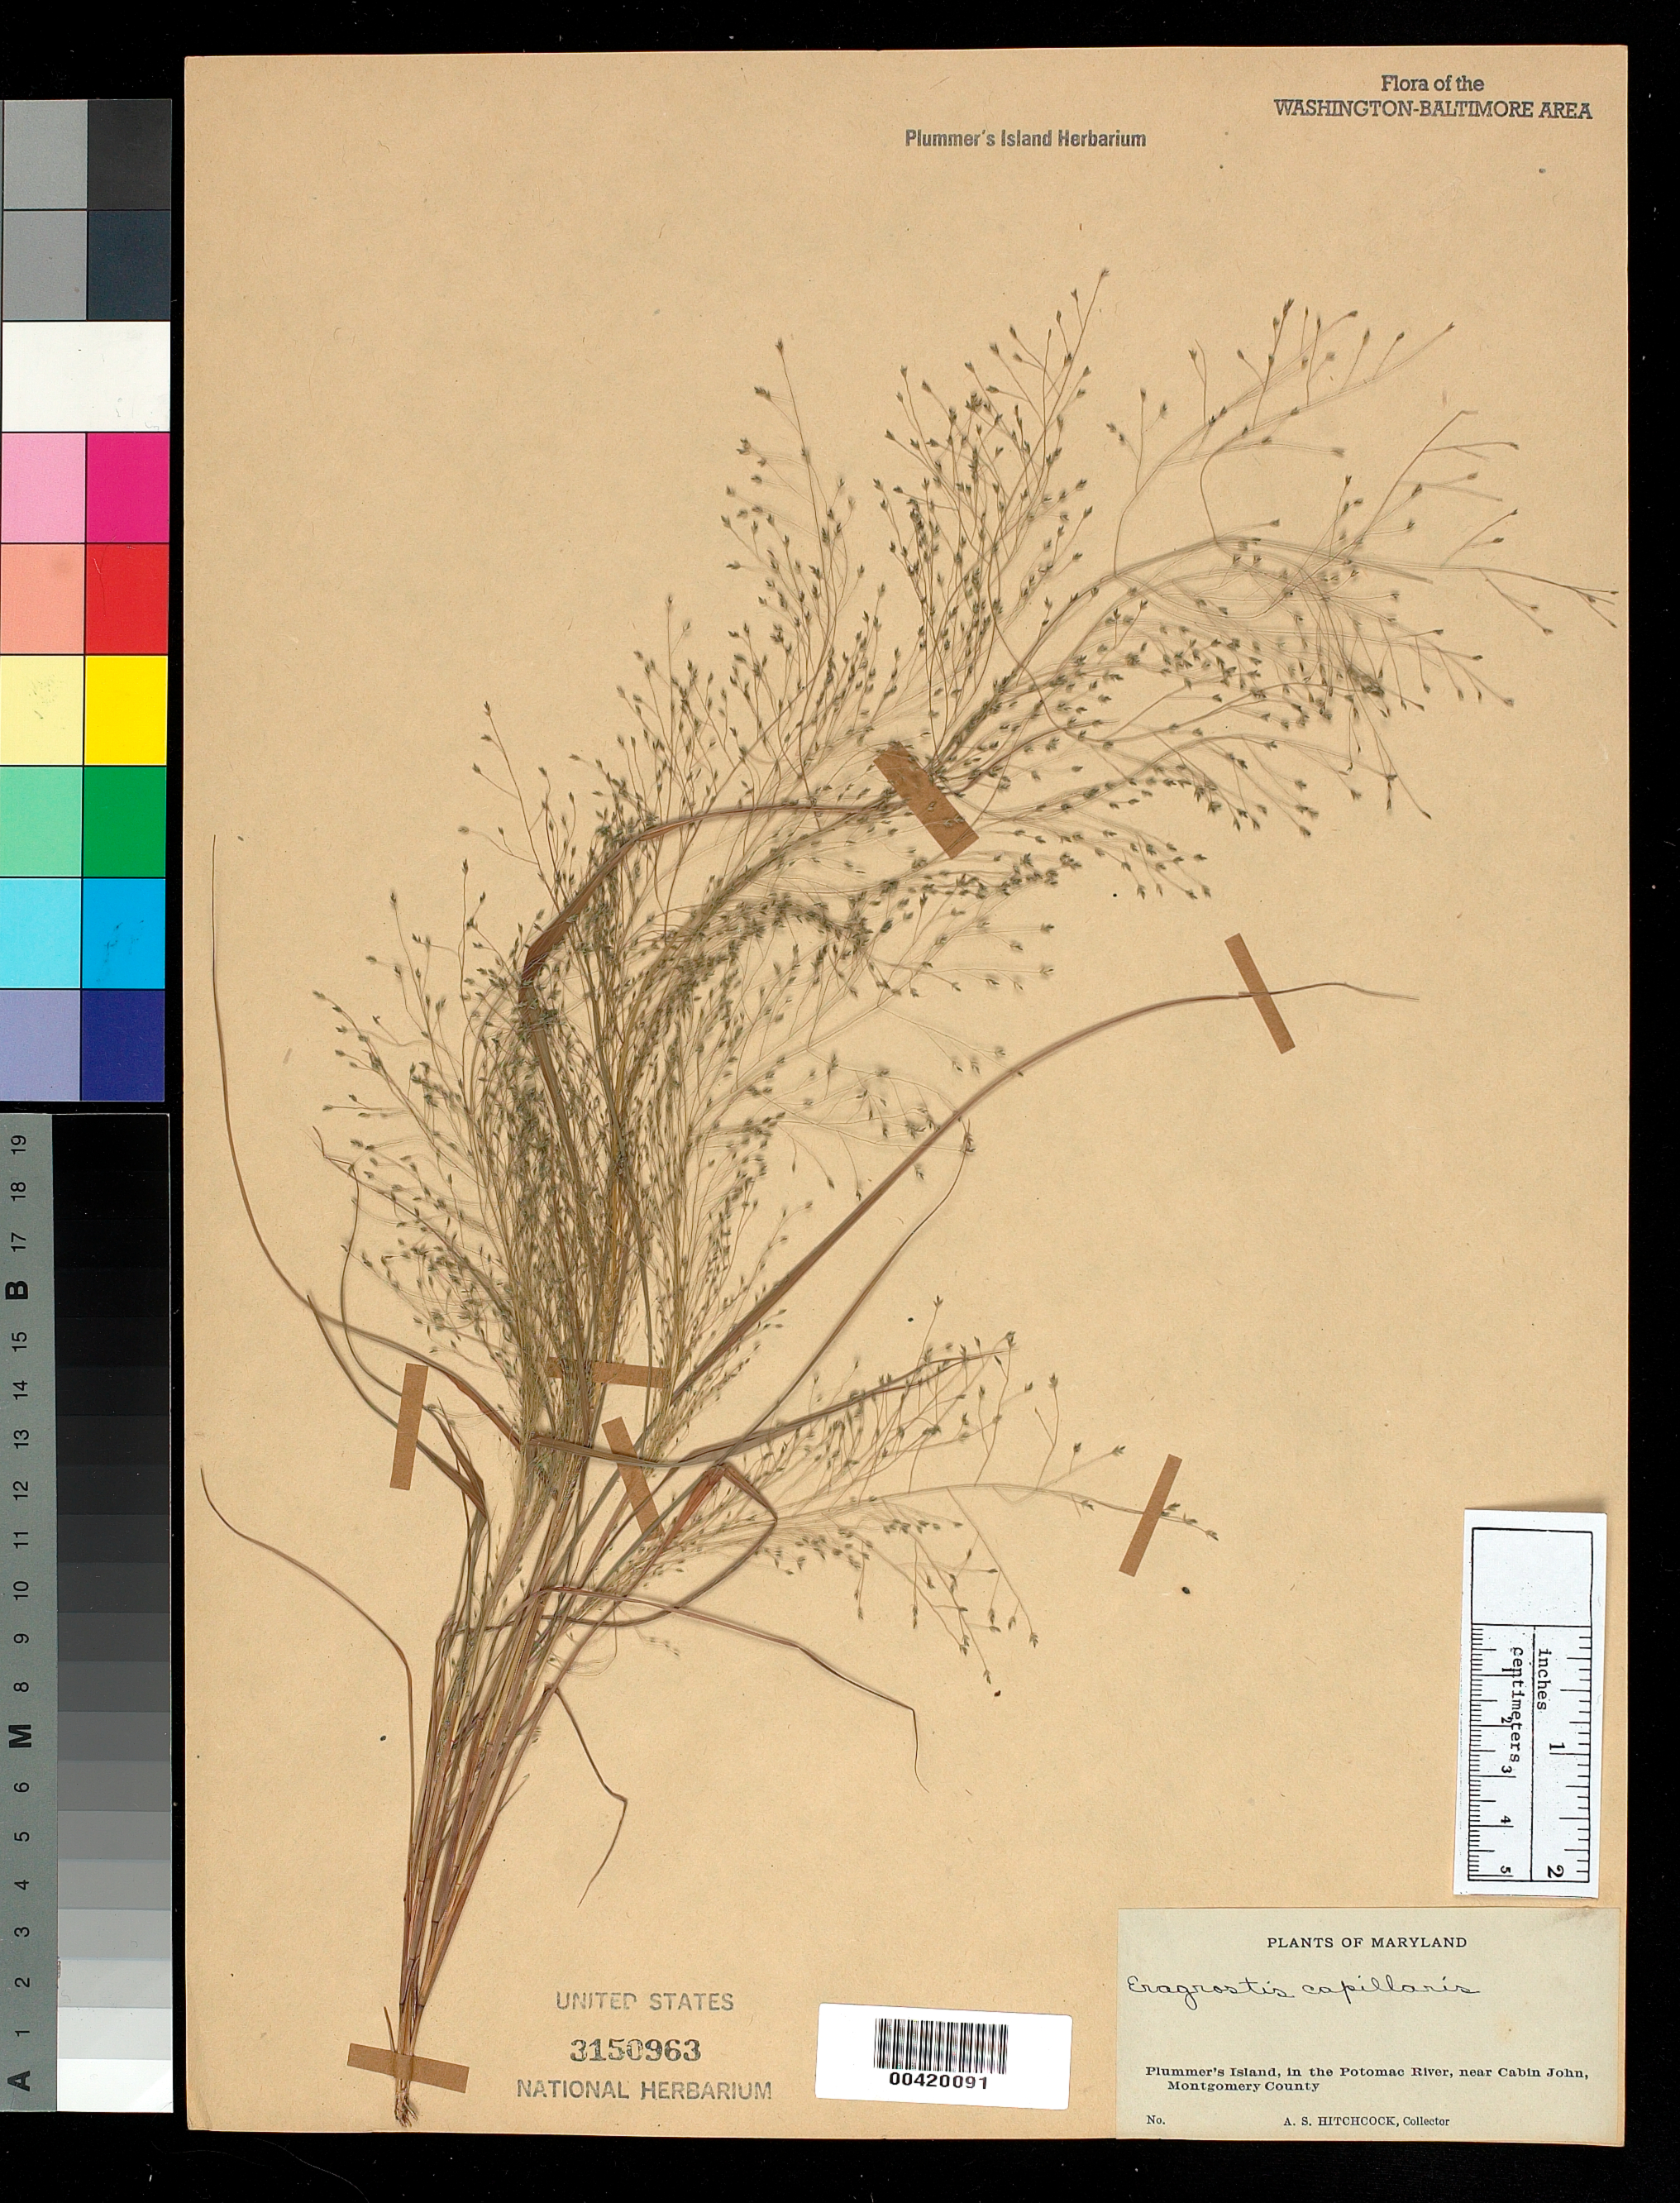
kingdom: Plantae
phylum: Tracheophyta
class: Liliopsida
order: Poales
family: Poaceae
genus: Eragrostis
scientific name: Eragrostis capillaris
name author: (L.) Nees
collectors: A. S. Hitchcock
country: United States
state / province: Maryland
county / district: Montgomery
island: Plummers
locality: Plummer's Island C. & O. Canal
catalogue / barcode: US 3150963